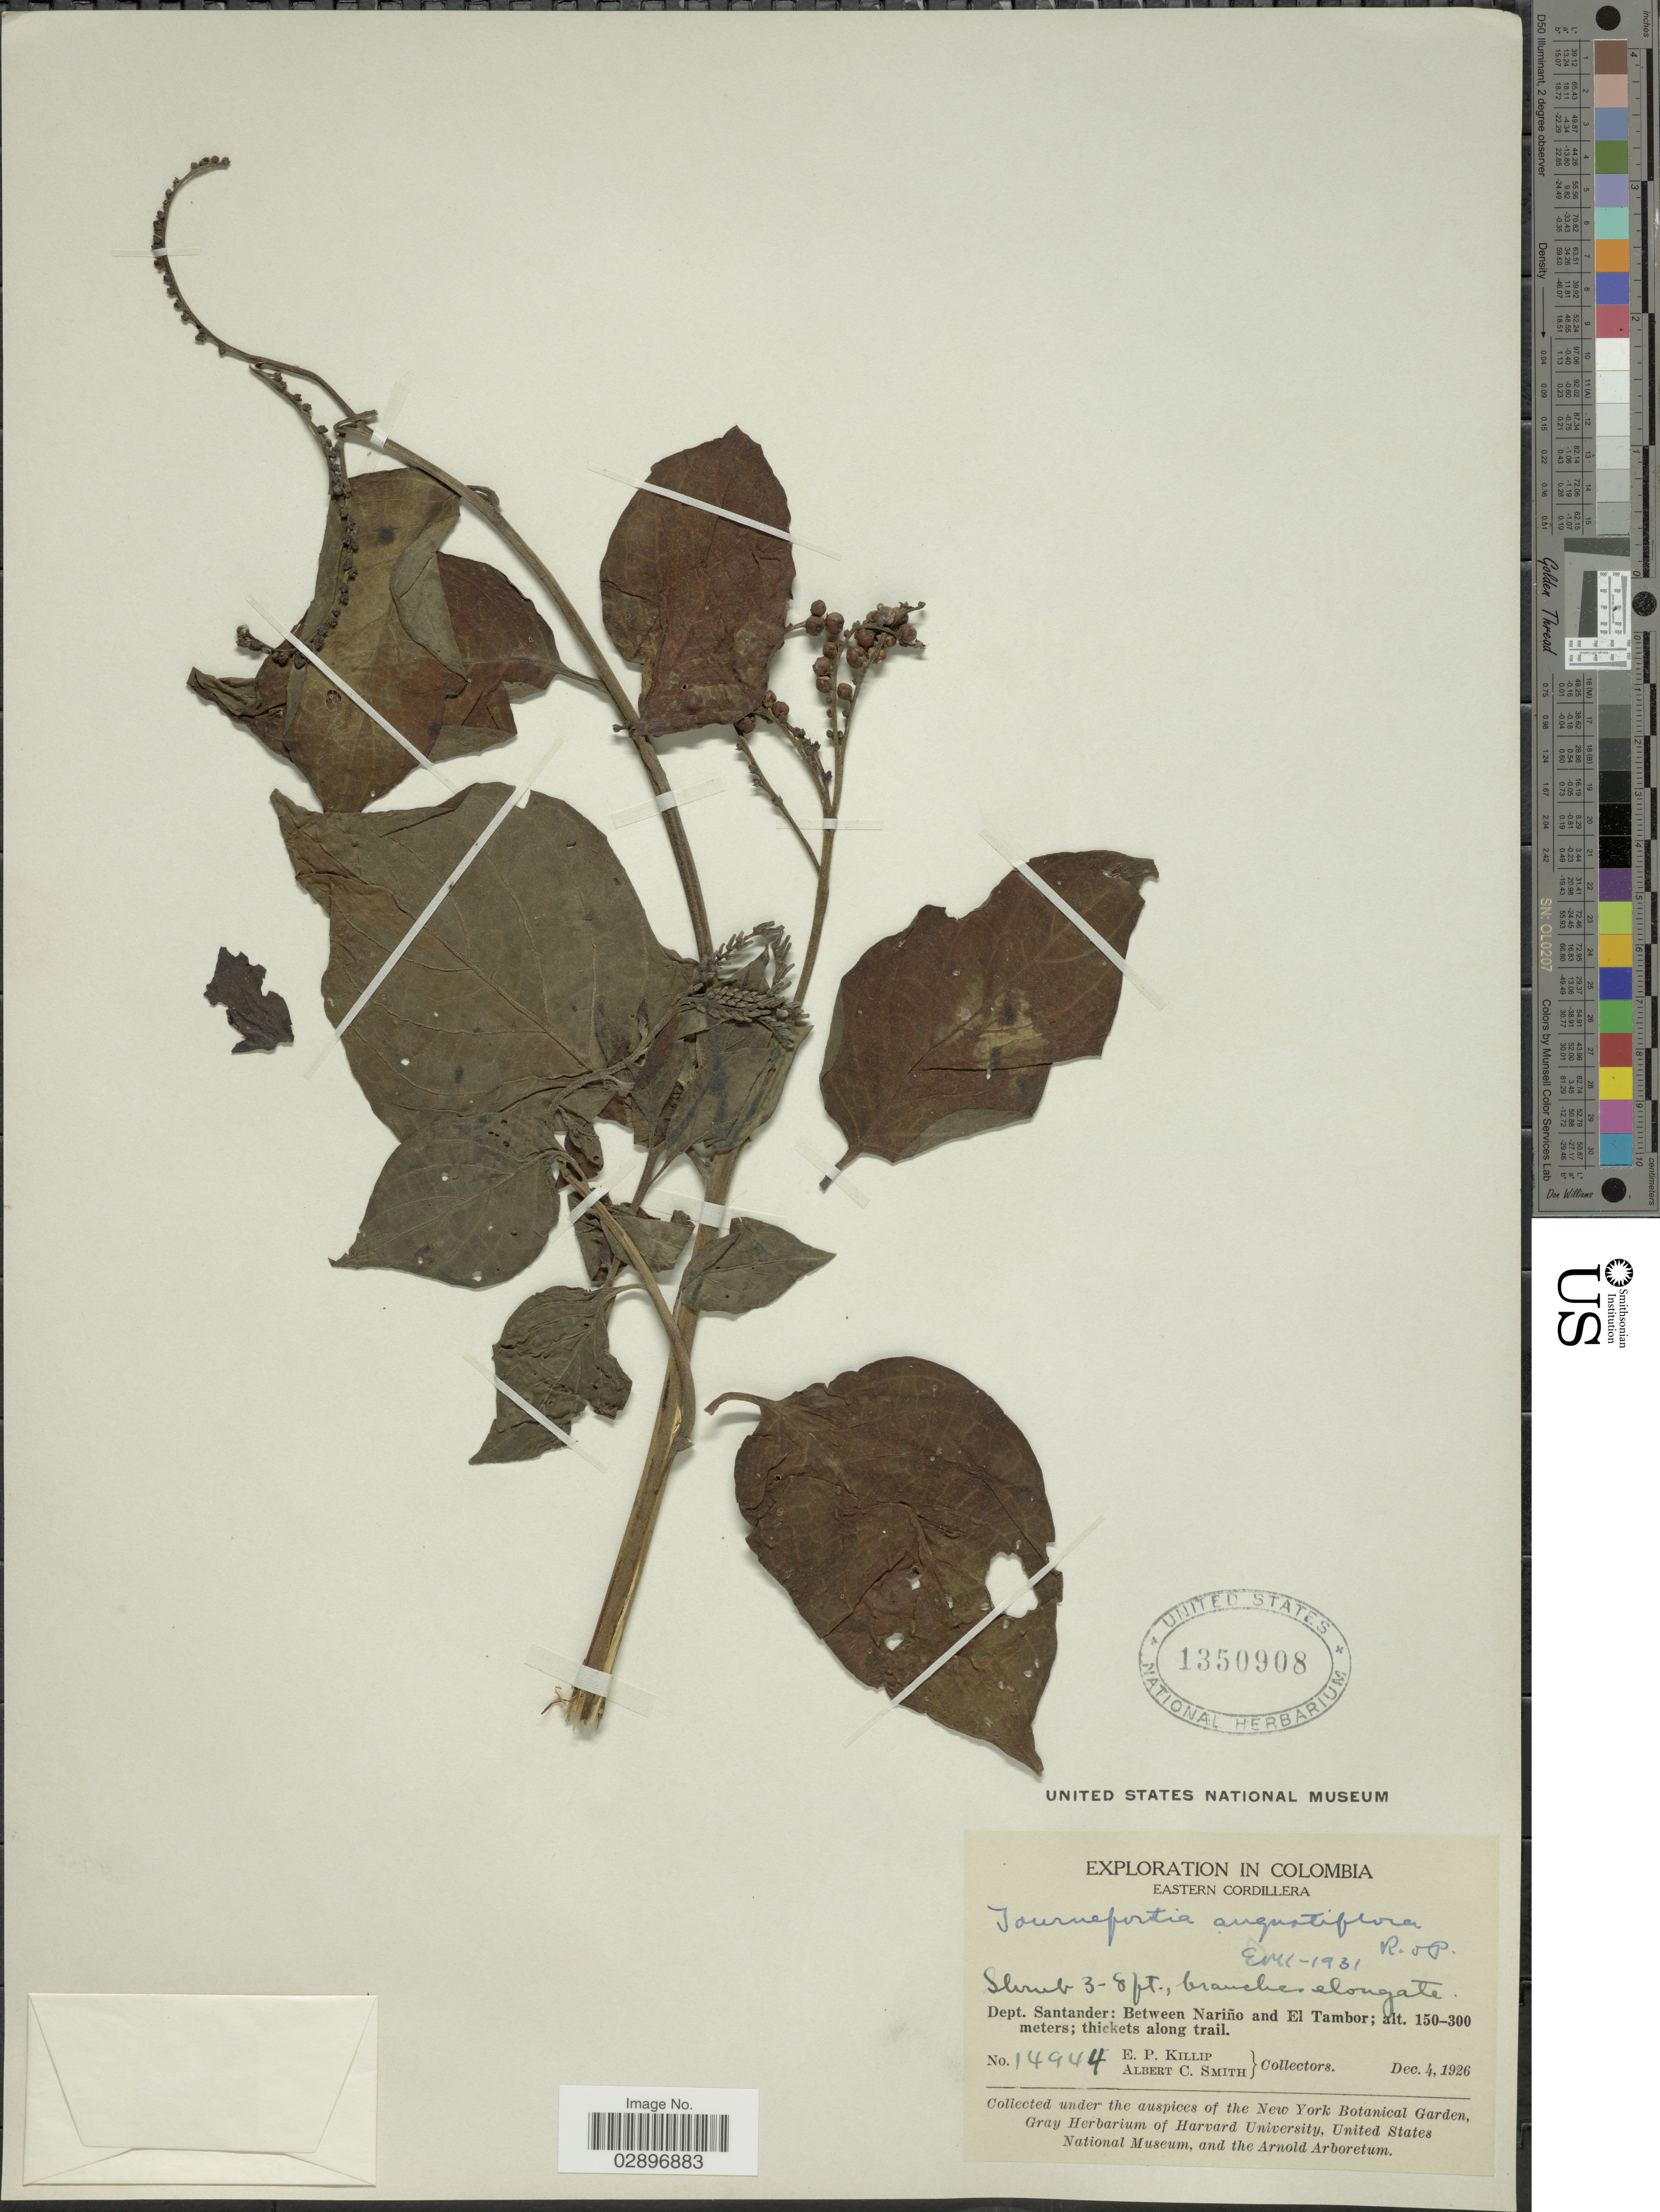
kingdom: Plantae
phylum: Tracheophyta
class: Magnoliopsida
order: Boraginales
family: Heliotropiaceae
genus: Tournefortia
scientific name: Tournefortia angustiflora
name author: Ruiz & Pav.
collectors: E. P. Killip & A. C. Smith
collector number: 14944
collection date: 1926-12-04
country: Colombia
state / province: Santander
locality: Eastern Cordillera. Dept. Santander: Between Nariño and El Tambor.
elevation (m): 150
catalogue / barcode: US 1350908